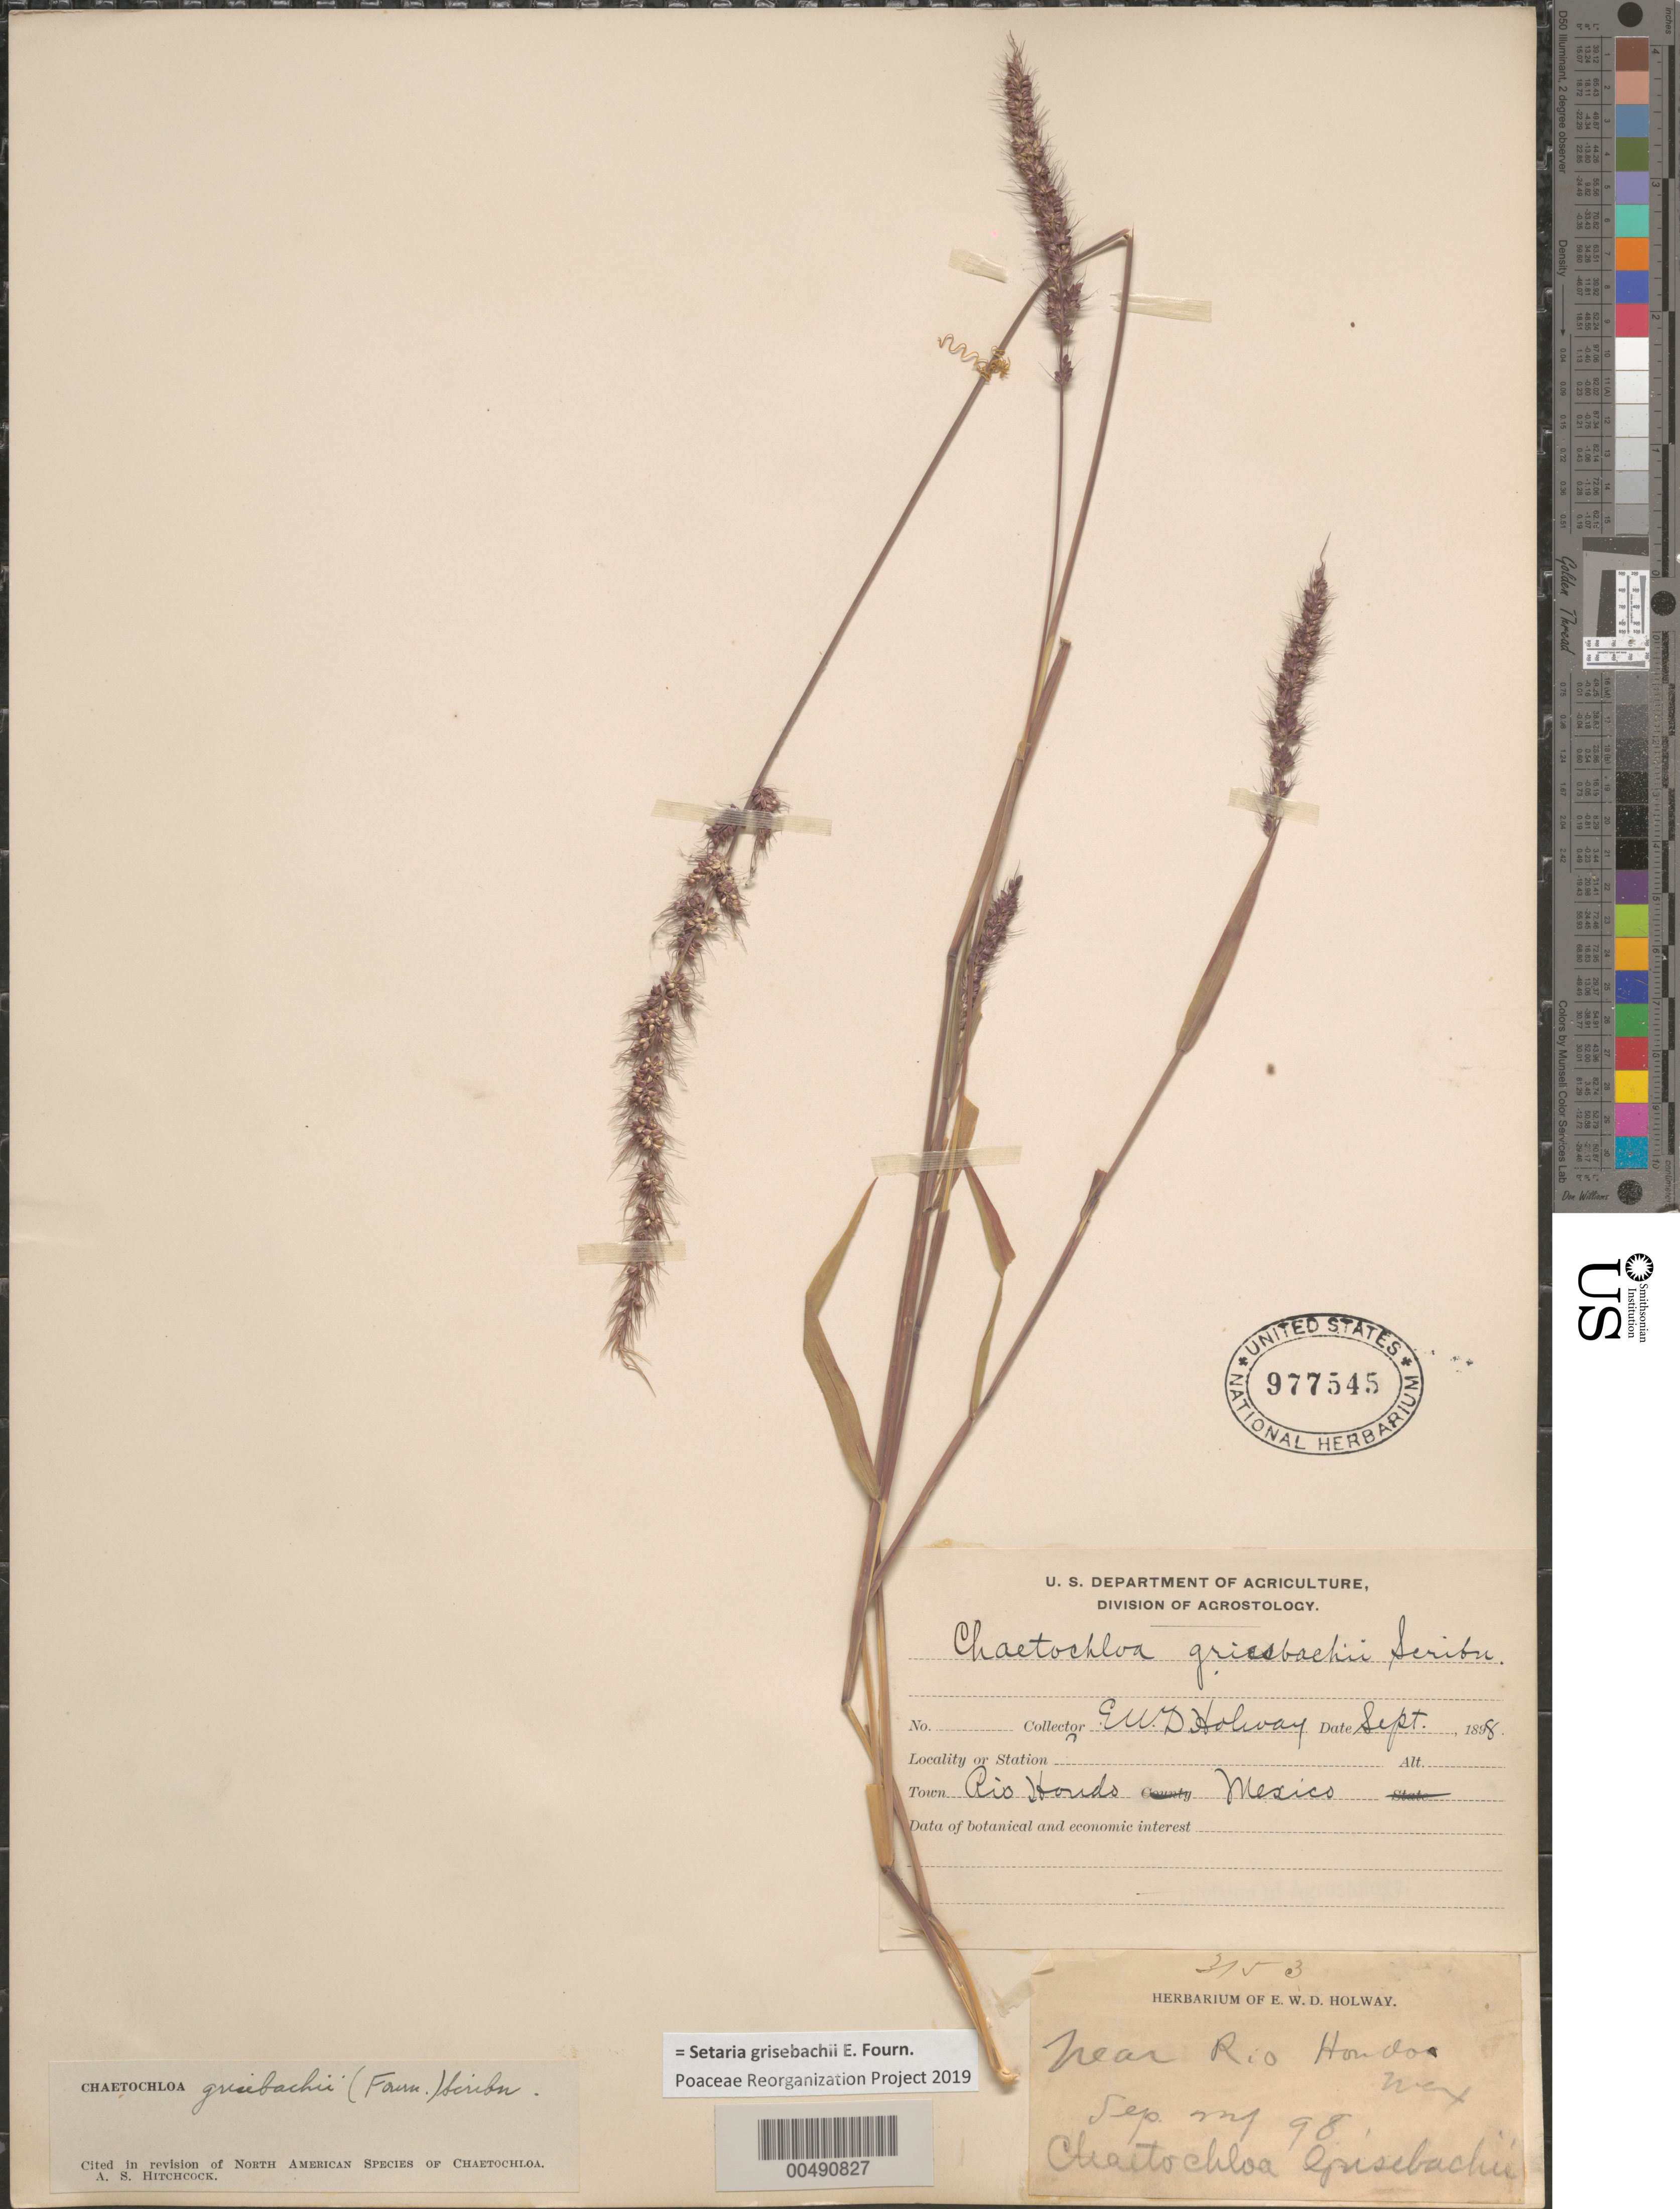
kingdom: Plantae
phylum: Tracheophyta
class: Liliopsida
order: Poales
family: Poaceae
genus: Setaria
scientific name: Setaria grisebachii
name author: E. Fourn.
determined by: Poaceae Reorganization Project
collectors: E. W. D. Holway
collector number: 3153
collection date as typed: Sep 1898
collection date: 1898-09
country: Mexico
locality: Near Rio Hondo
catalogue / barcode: US 977545